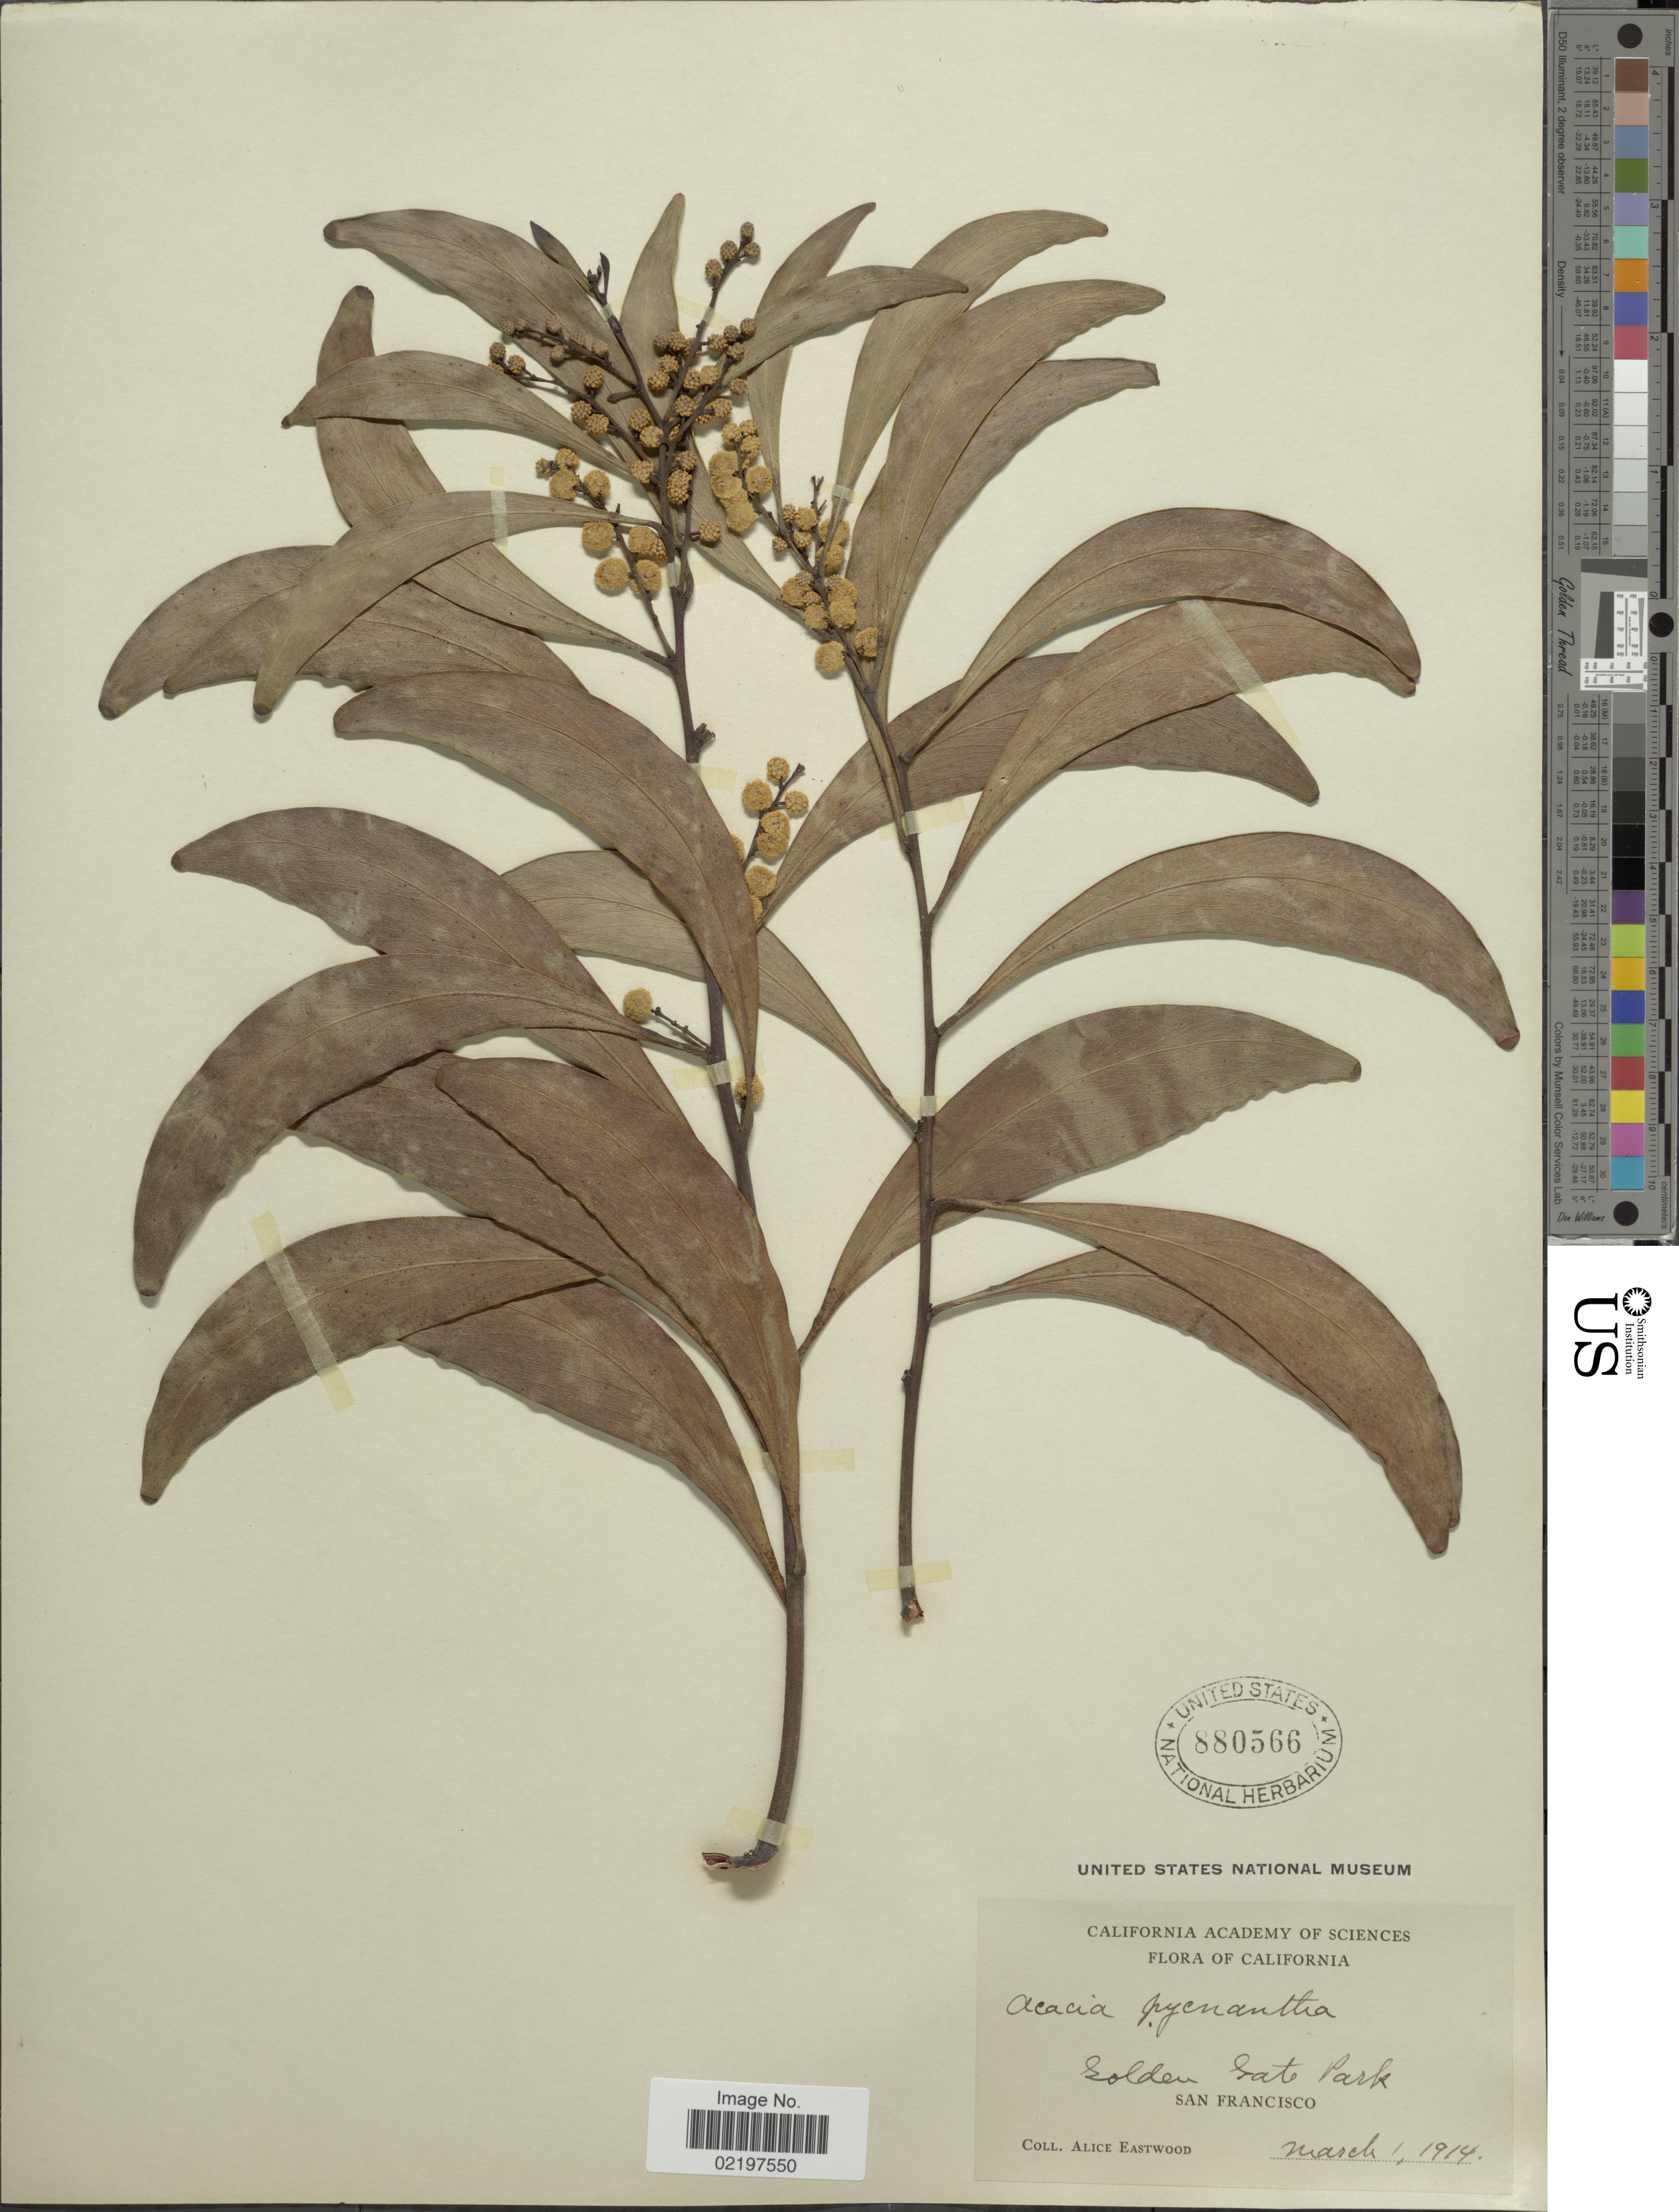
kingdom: Plantae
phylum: Tracheophyta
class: Magnoliopsida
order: Fabales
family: Fabaceae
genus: Acacia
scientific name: Acacia pycnantha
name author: Benth.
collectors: A. Eastwood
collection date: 1914-03-01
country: United States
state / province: California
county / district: San Francisco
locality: Golden Gate Park, San Francisco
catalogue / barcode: US 880566